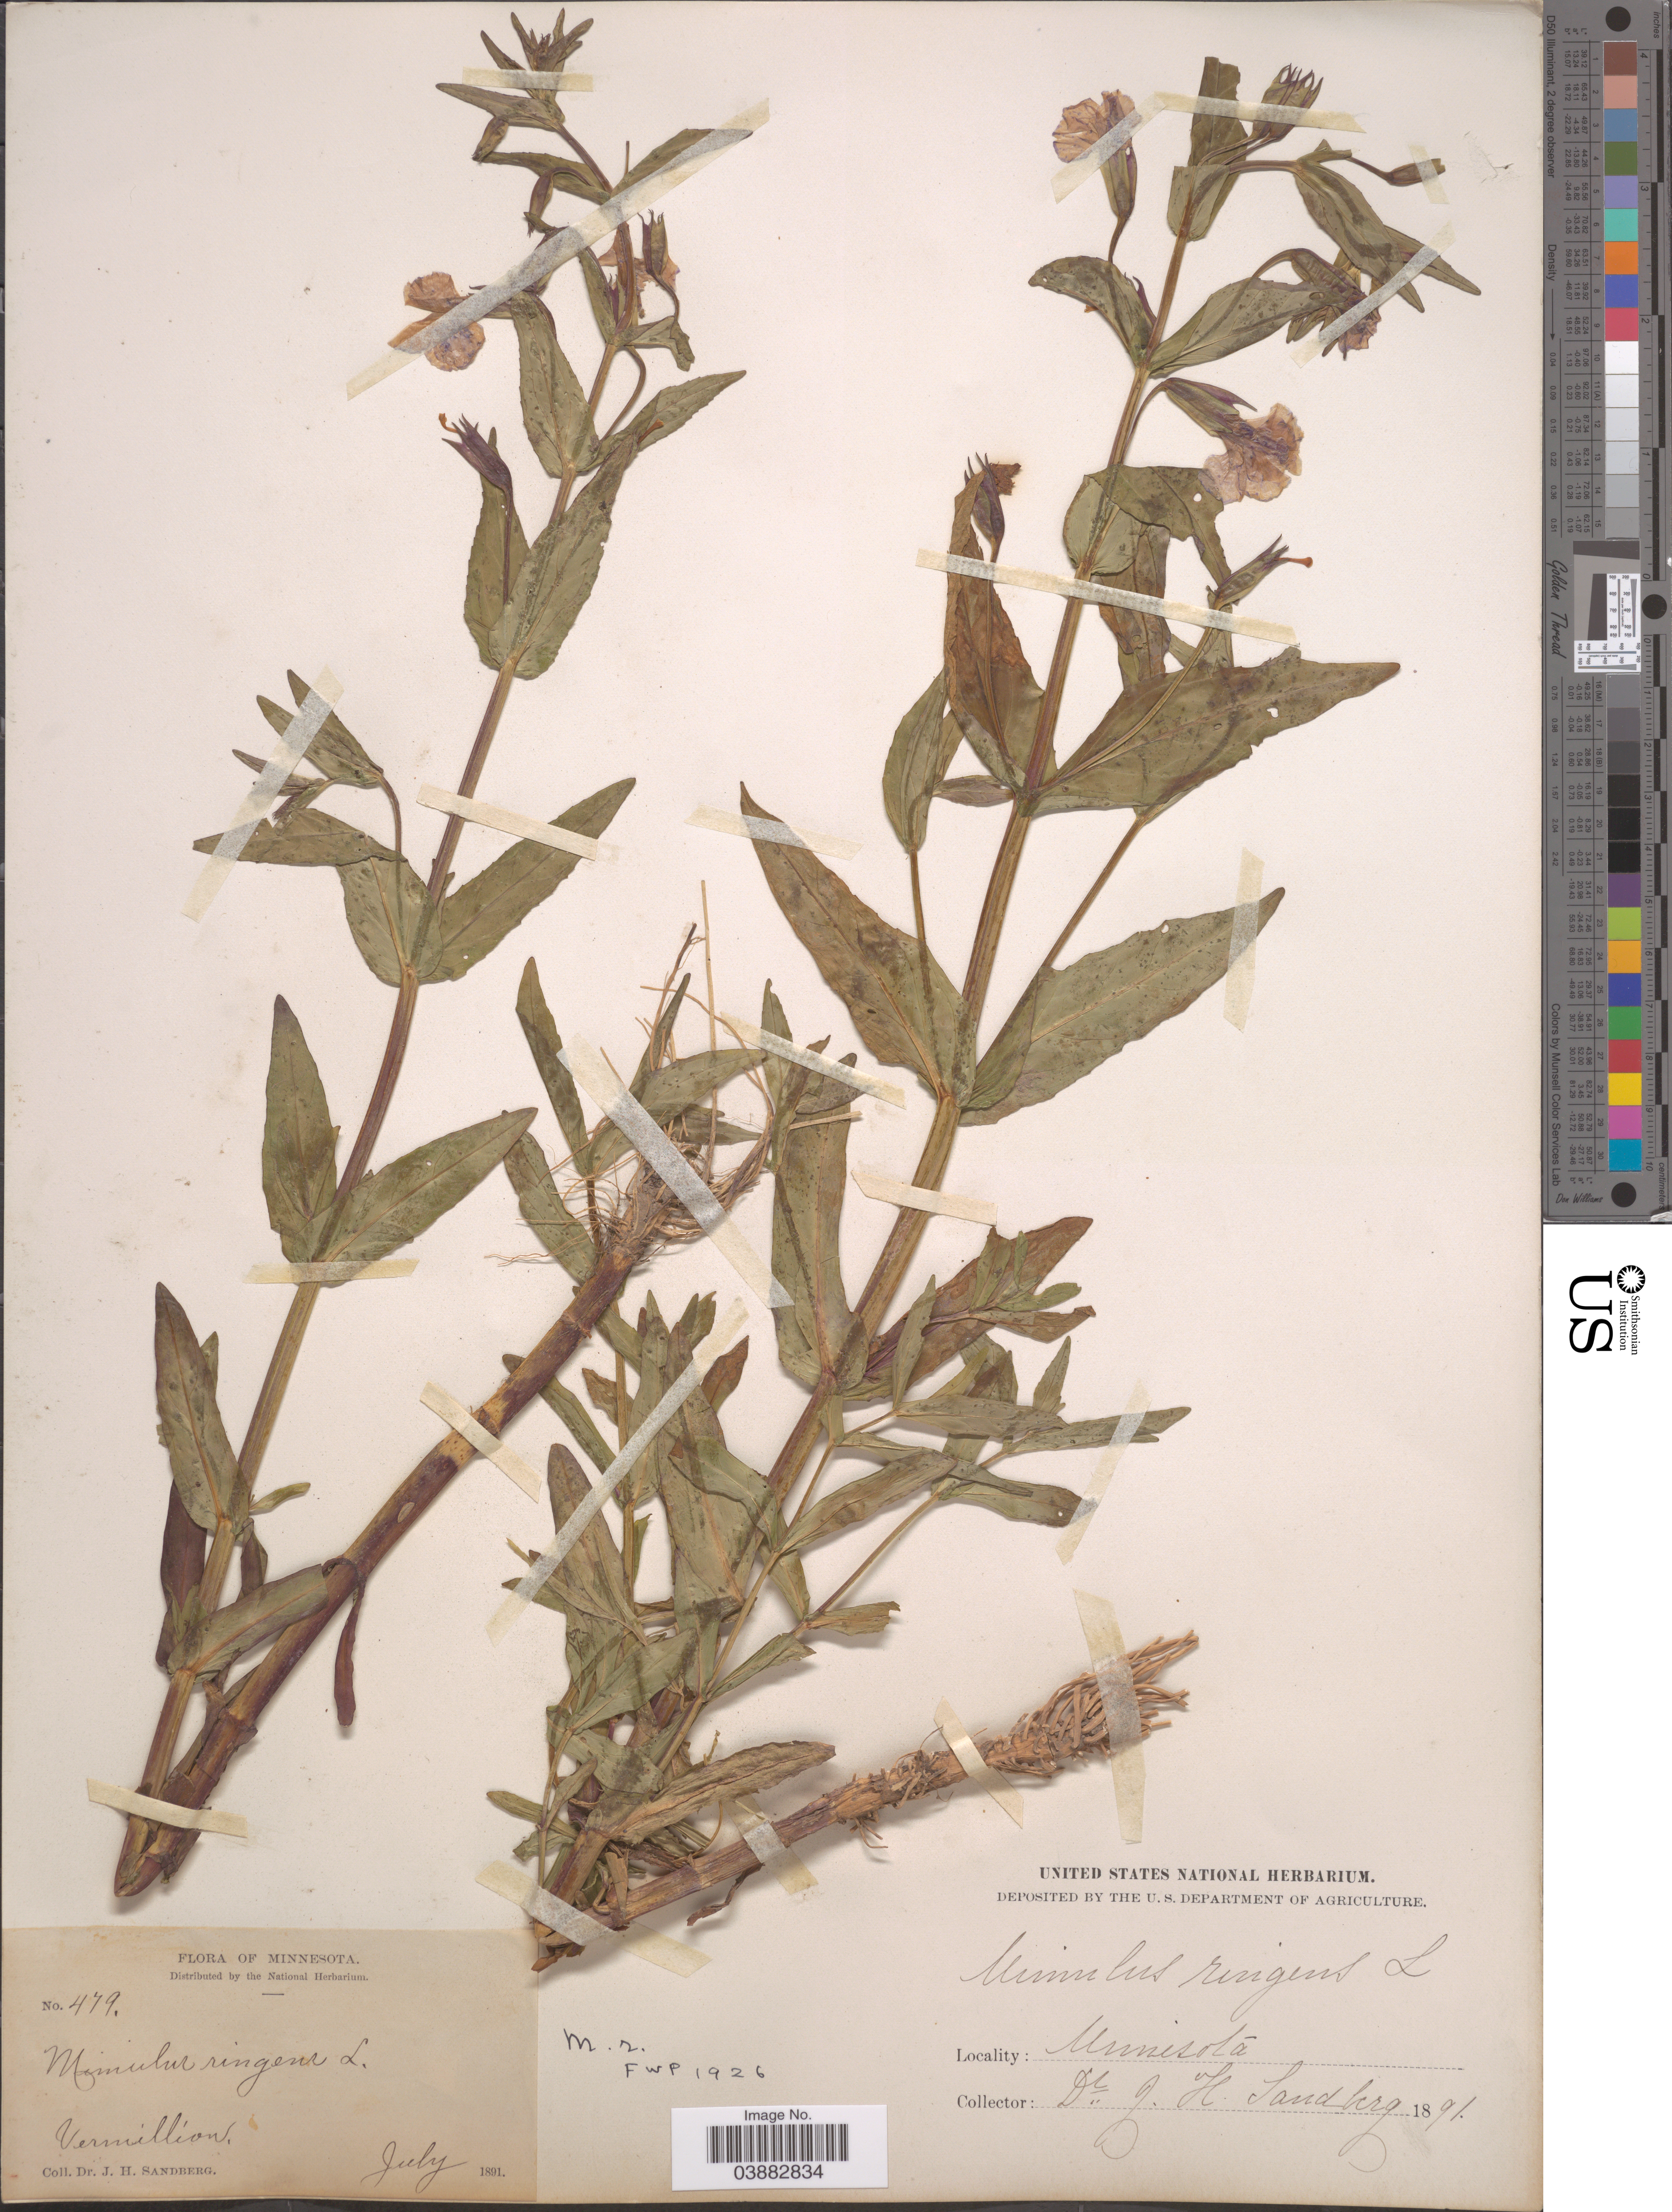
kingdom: Plantae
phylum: Tracheophyta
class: Magnoliopsida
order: Lamiales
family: Phrymaceae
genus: Mimulus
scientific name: Mimulus ringens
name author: L.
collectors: J. H. Sandberg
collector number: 479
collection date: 1891-07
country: United States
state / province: Minnesota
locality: Vermillion.